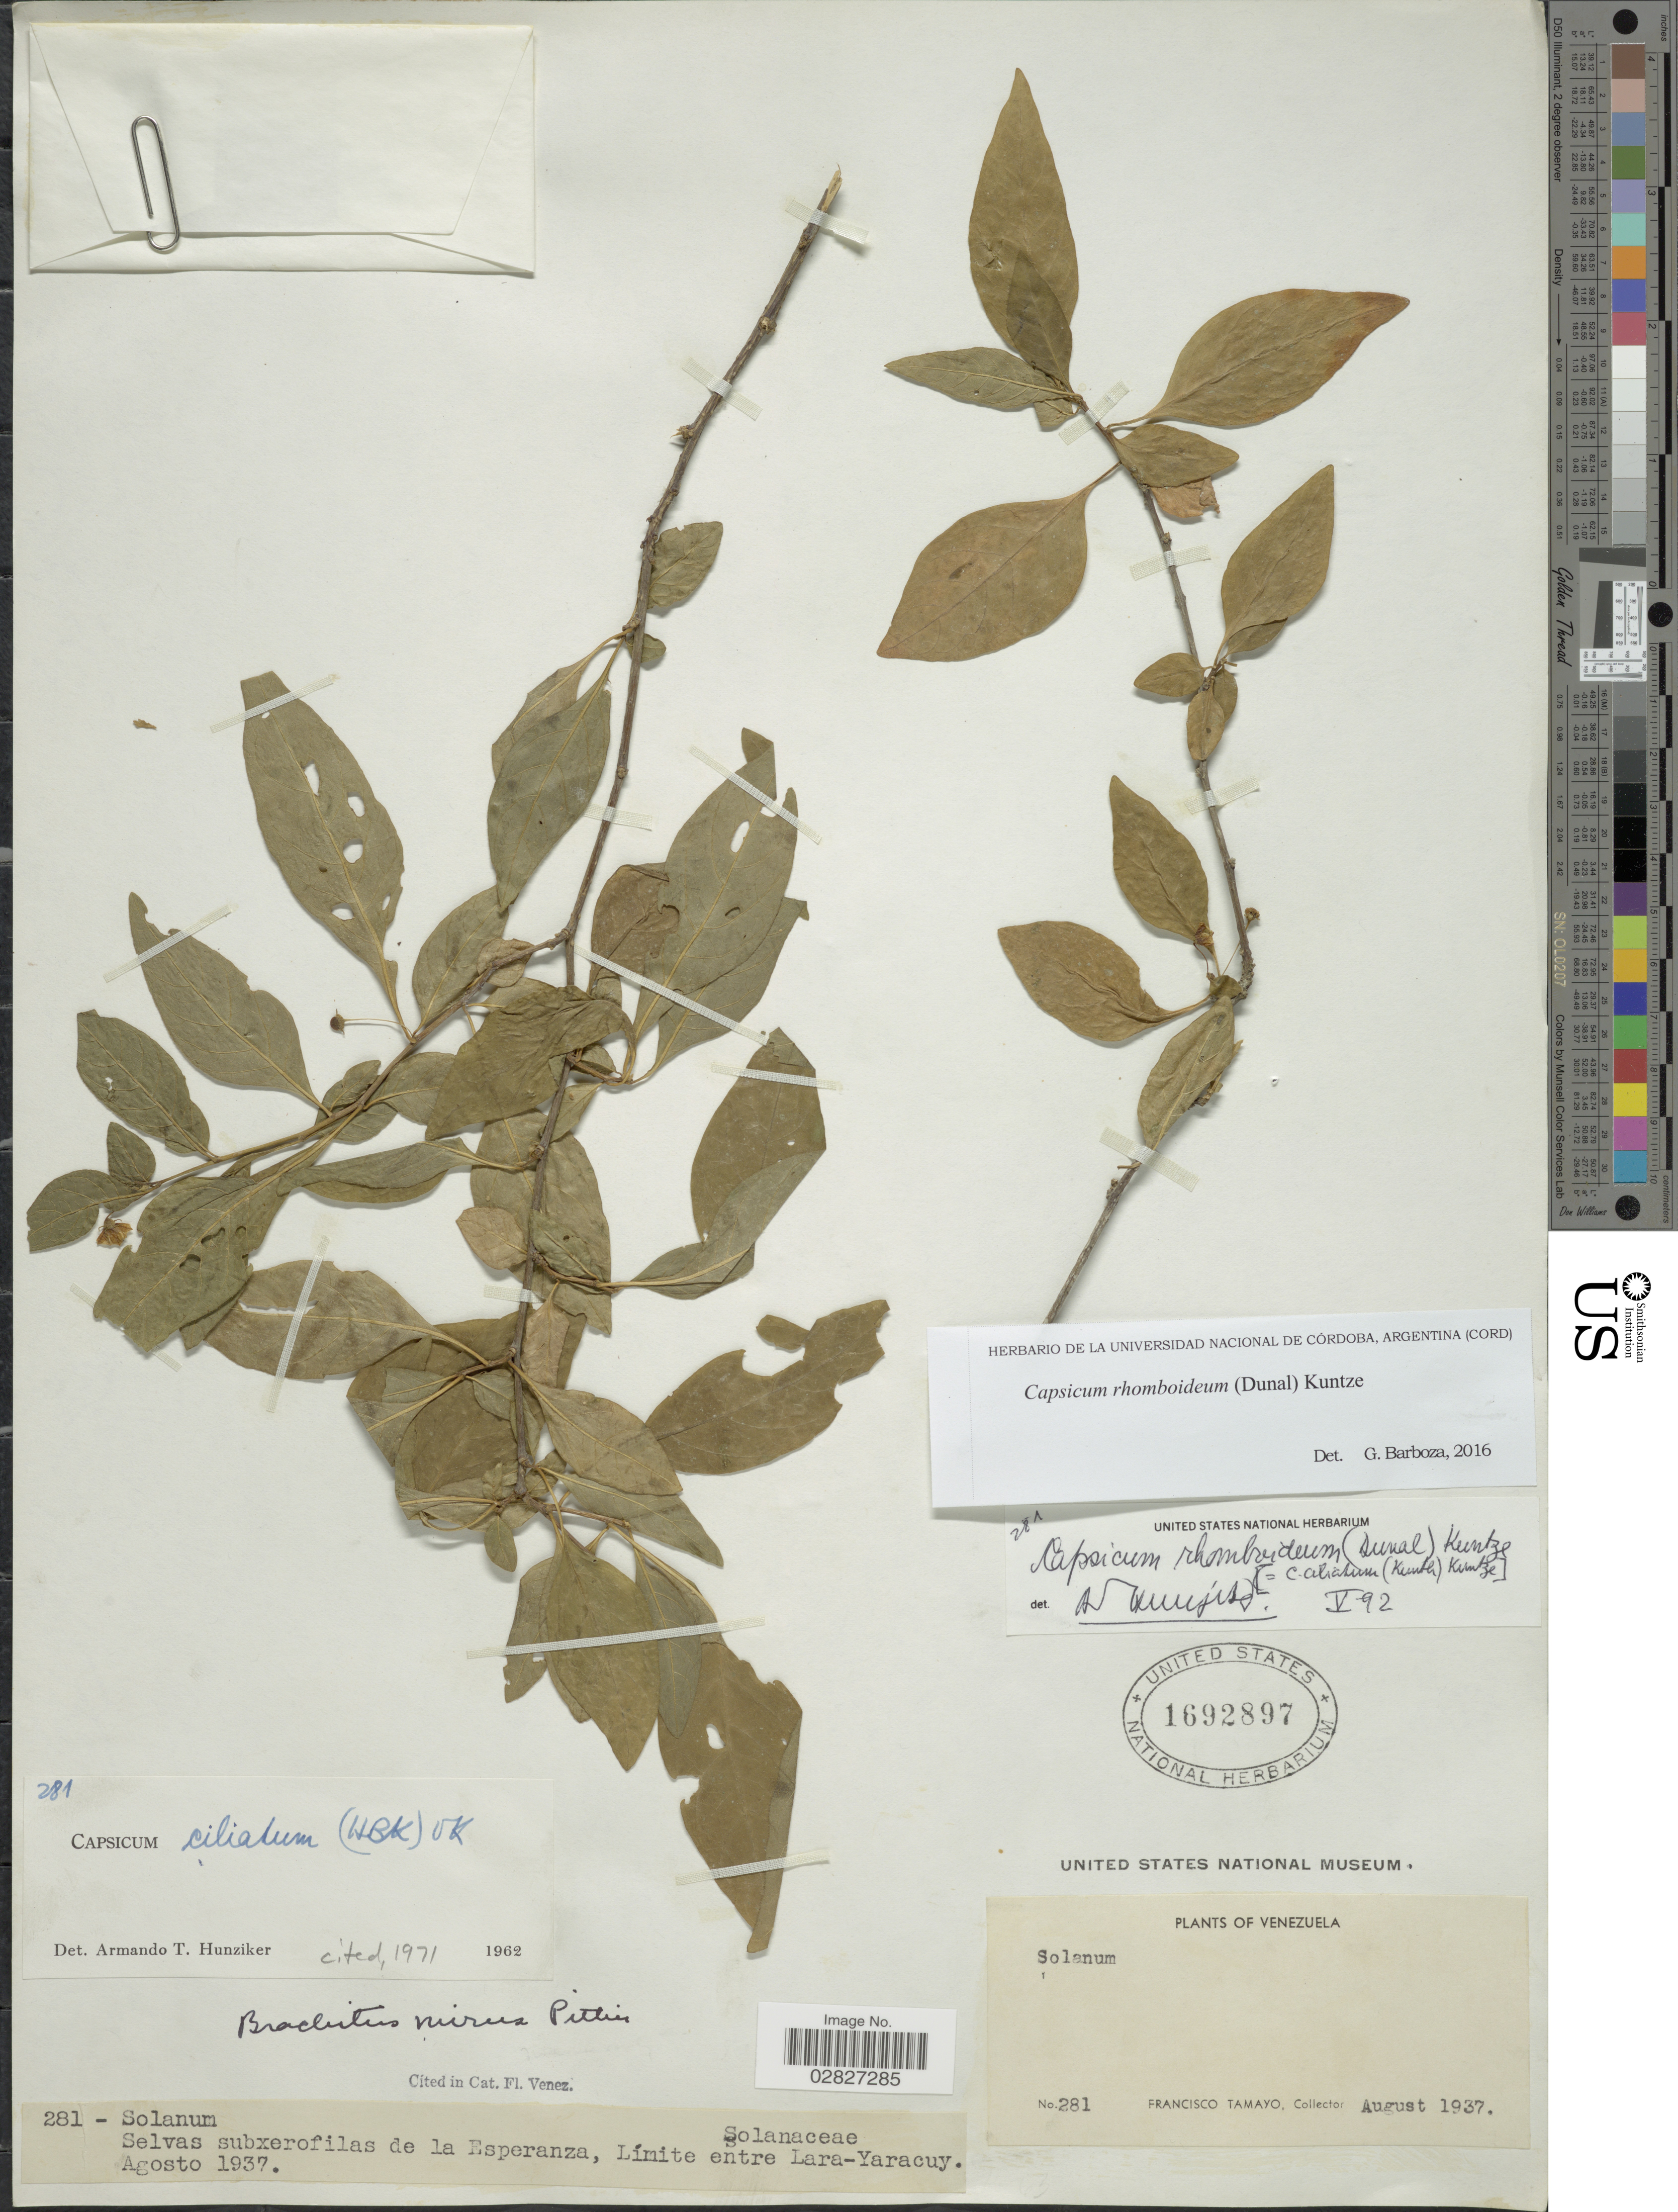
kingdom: Plantae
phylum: Tracheophyta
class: Magnoliopsida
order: Solanales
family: Solanaceae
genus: Capsicum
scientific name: Capsicum rhomboideum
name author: (Humb. & Bonpl. ex Dunal) Kuntze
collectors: F. Tamayo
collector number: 281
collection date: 1937-08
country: Venezuela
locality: Selvas subxerofilas de la Esperanza, Límite entre Lara-Yaracuy.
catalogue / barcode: US 1692897